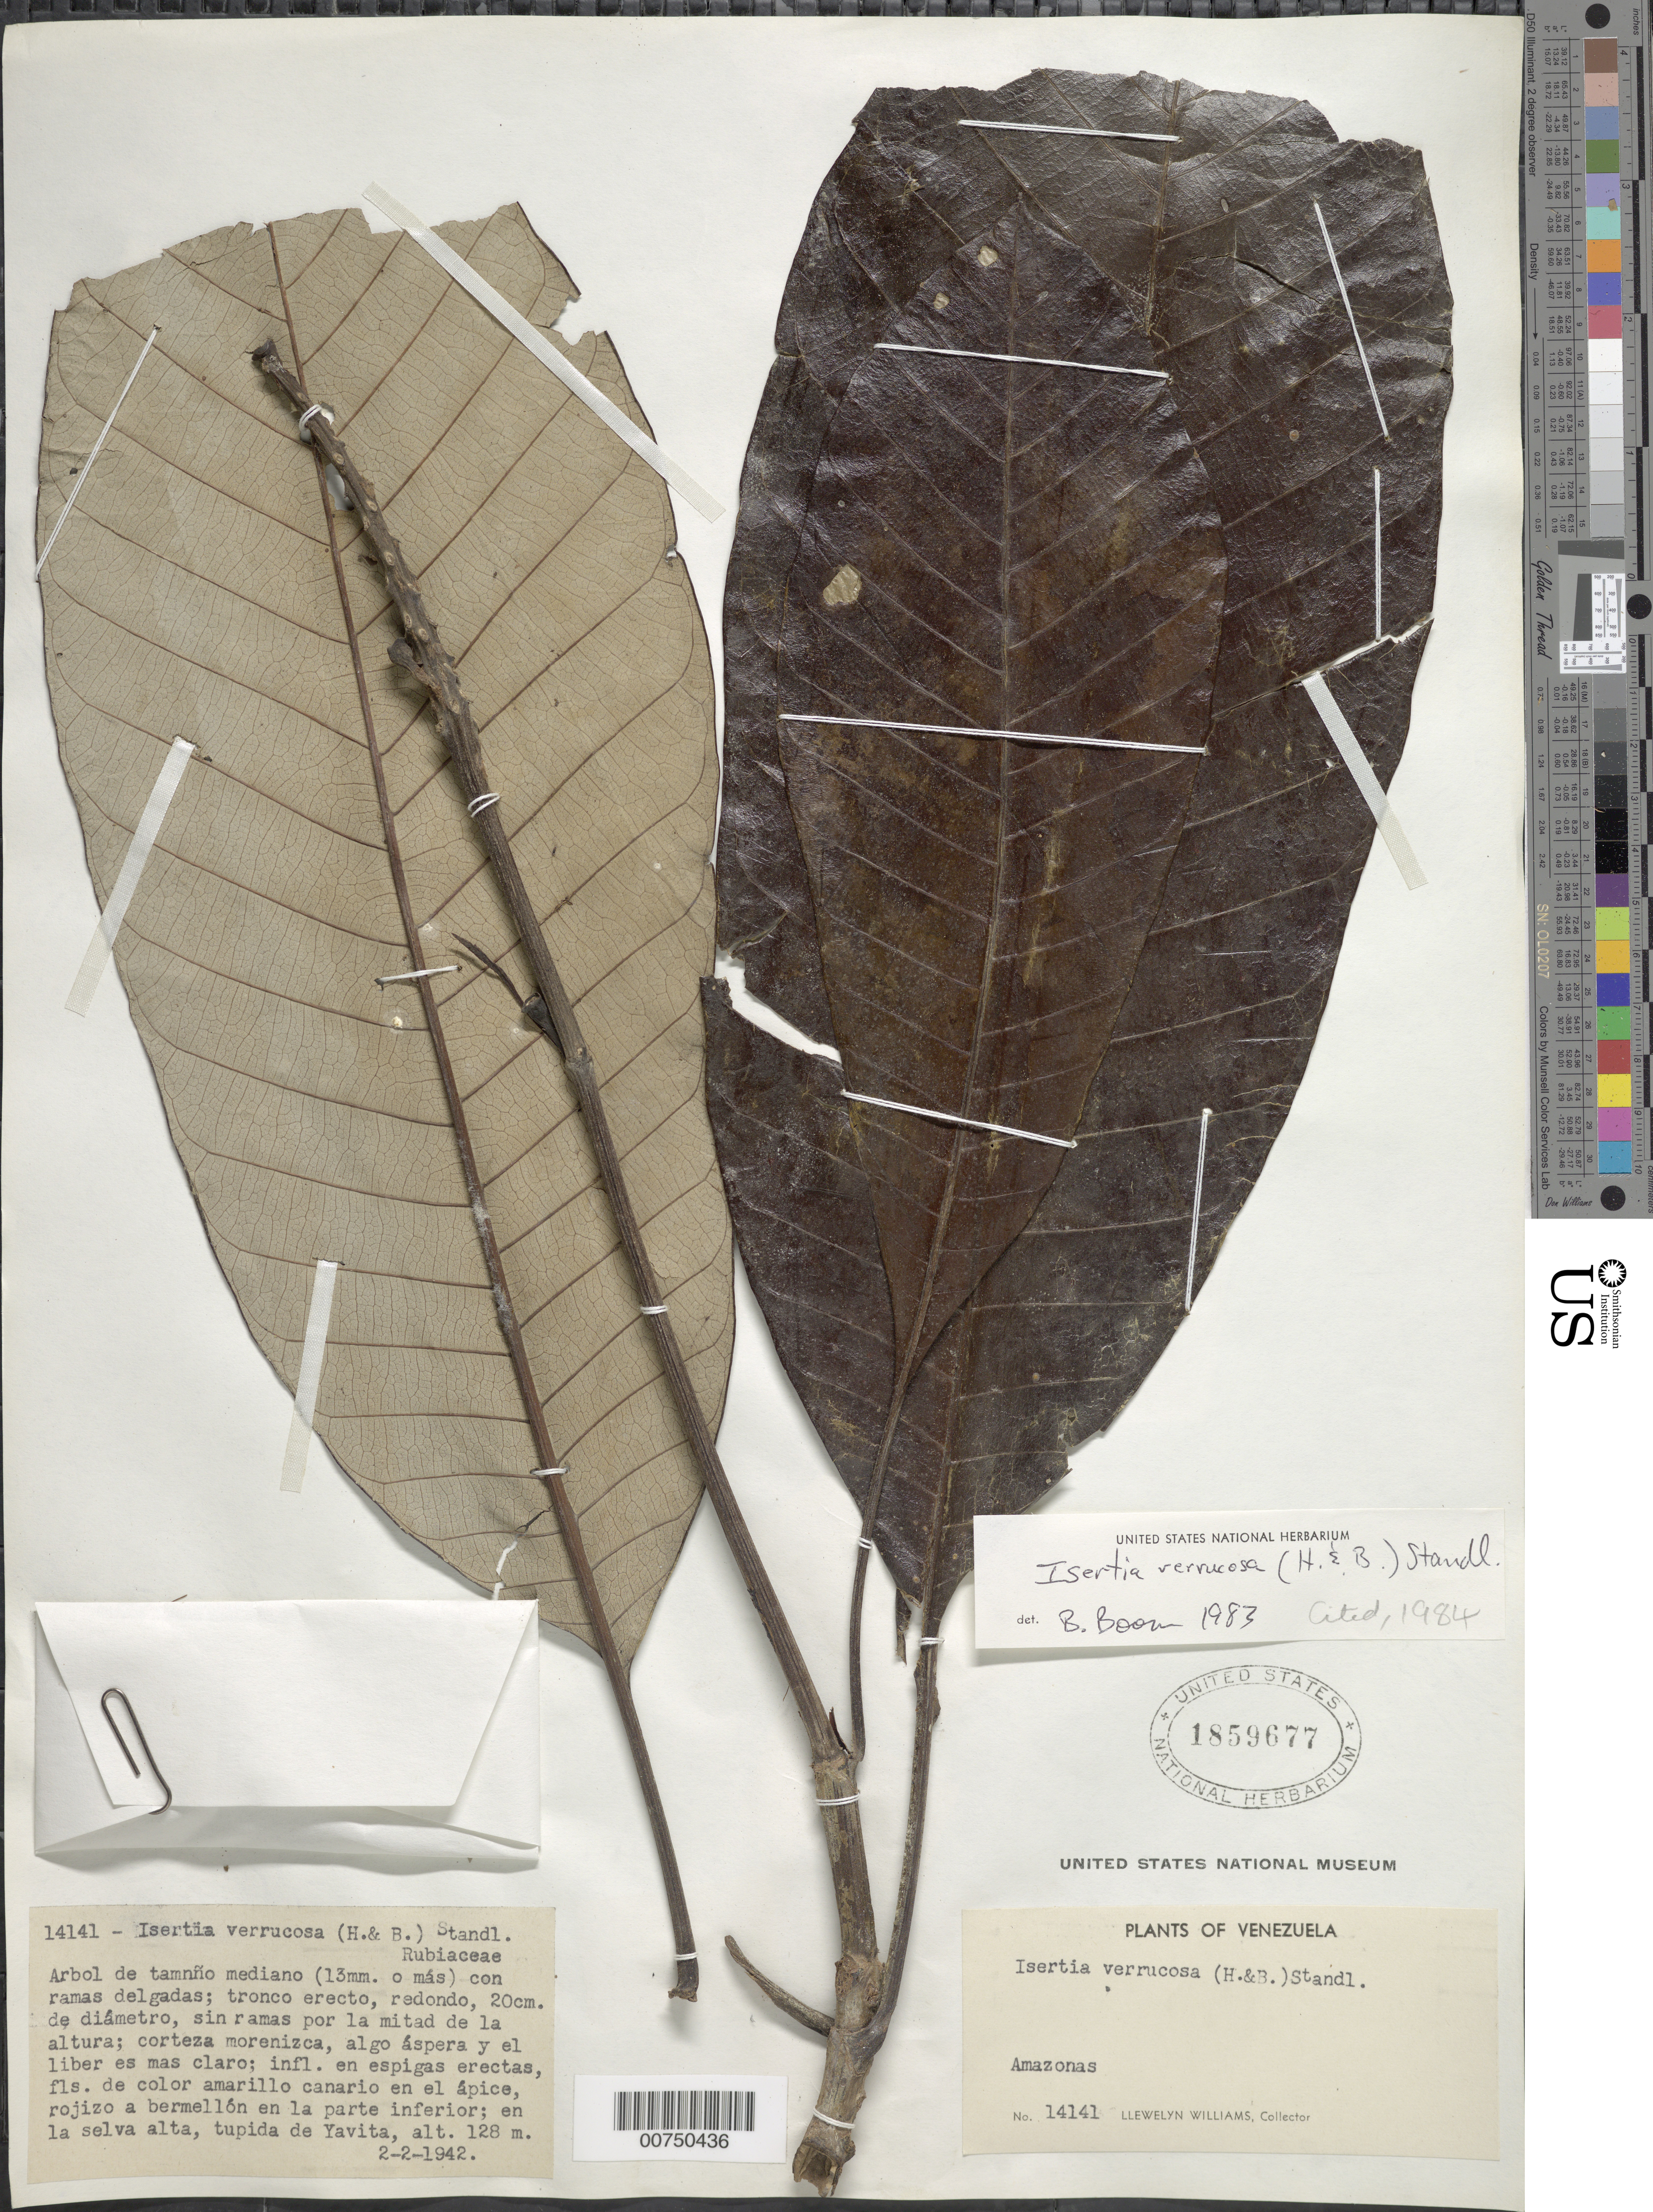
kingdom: Plantae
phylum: Tracheophyta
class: Magnoliopsida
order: Gentianales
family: Rubiaceae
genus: Isertia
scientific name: Isertia verrucosa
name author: (Bonpl.) Standl.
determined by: Boom, B. M.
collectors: Ll. Williams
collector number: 14141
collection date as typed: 2-Feb-42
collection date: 1942-02-02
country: Venezuela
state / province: Amazonas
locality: Yavita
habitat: Selva alta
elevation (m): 128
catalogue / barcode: US 1859677